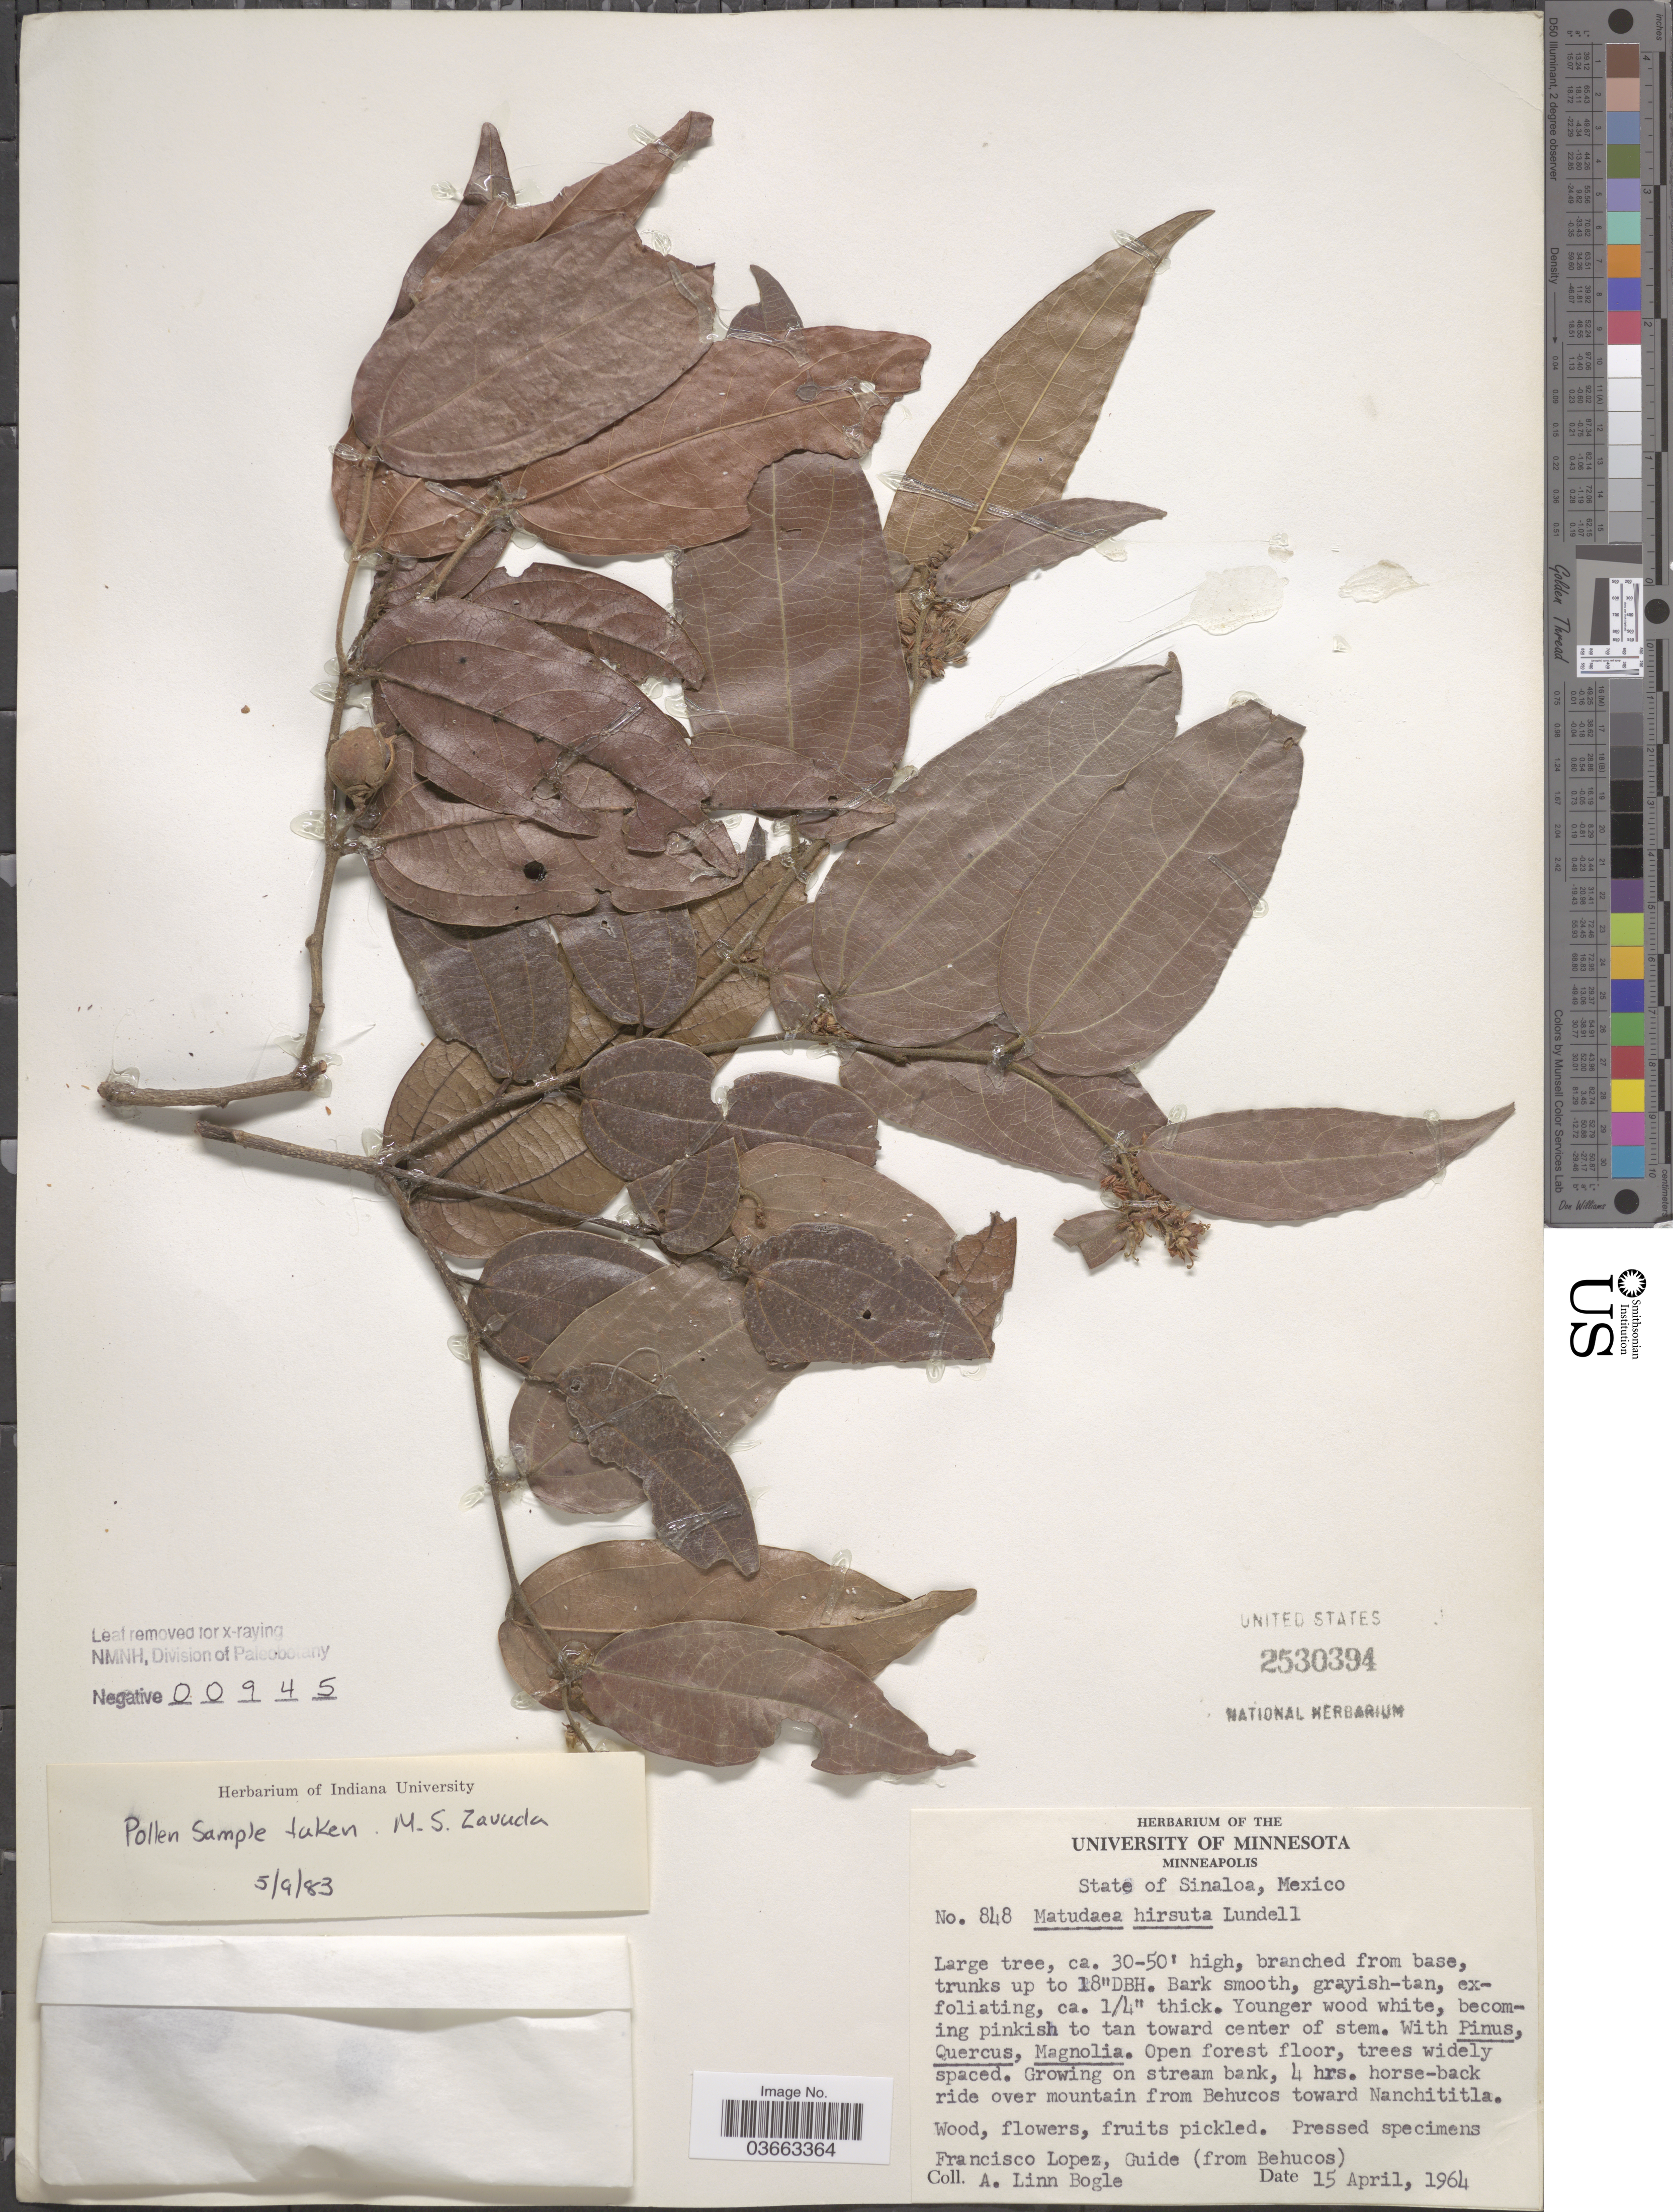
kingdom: Plantae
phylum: Tracheophyta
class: Magnoliopsida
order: Saxifragales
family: Hamamelidaceae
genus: Matudaea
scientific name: Matudaea hirsuta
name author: Lundell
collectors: Bogle, A.L.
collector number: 848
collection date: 1964-04-15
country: Mexico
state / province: Sinaloa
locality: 4 hrs. horse-back ride over mountain from Behucos toward Nanchititla. Francisco Lopez, Guide (from Behucos).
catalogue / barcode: US 2530394